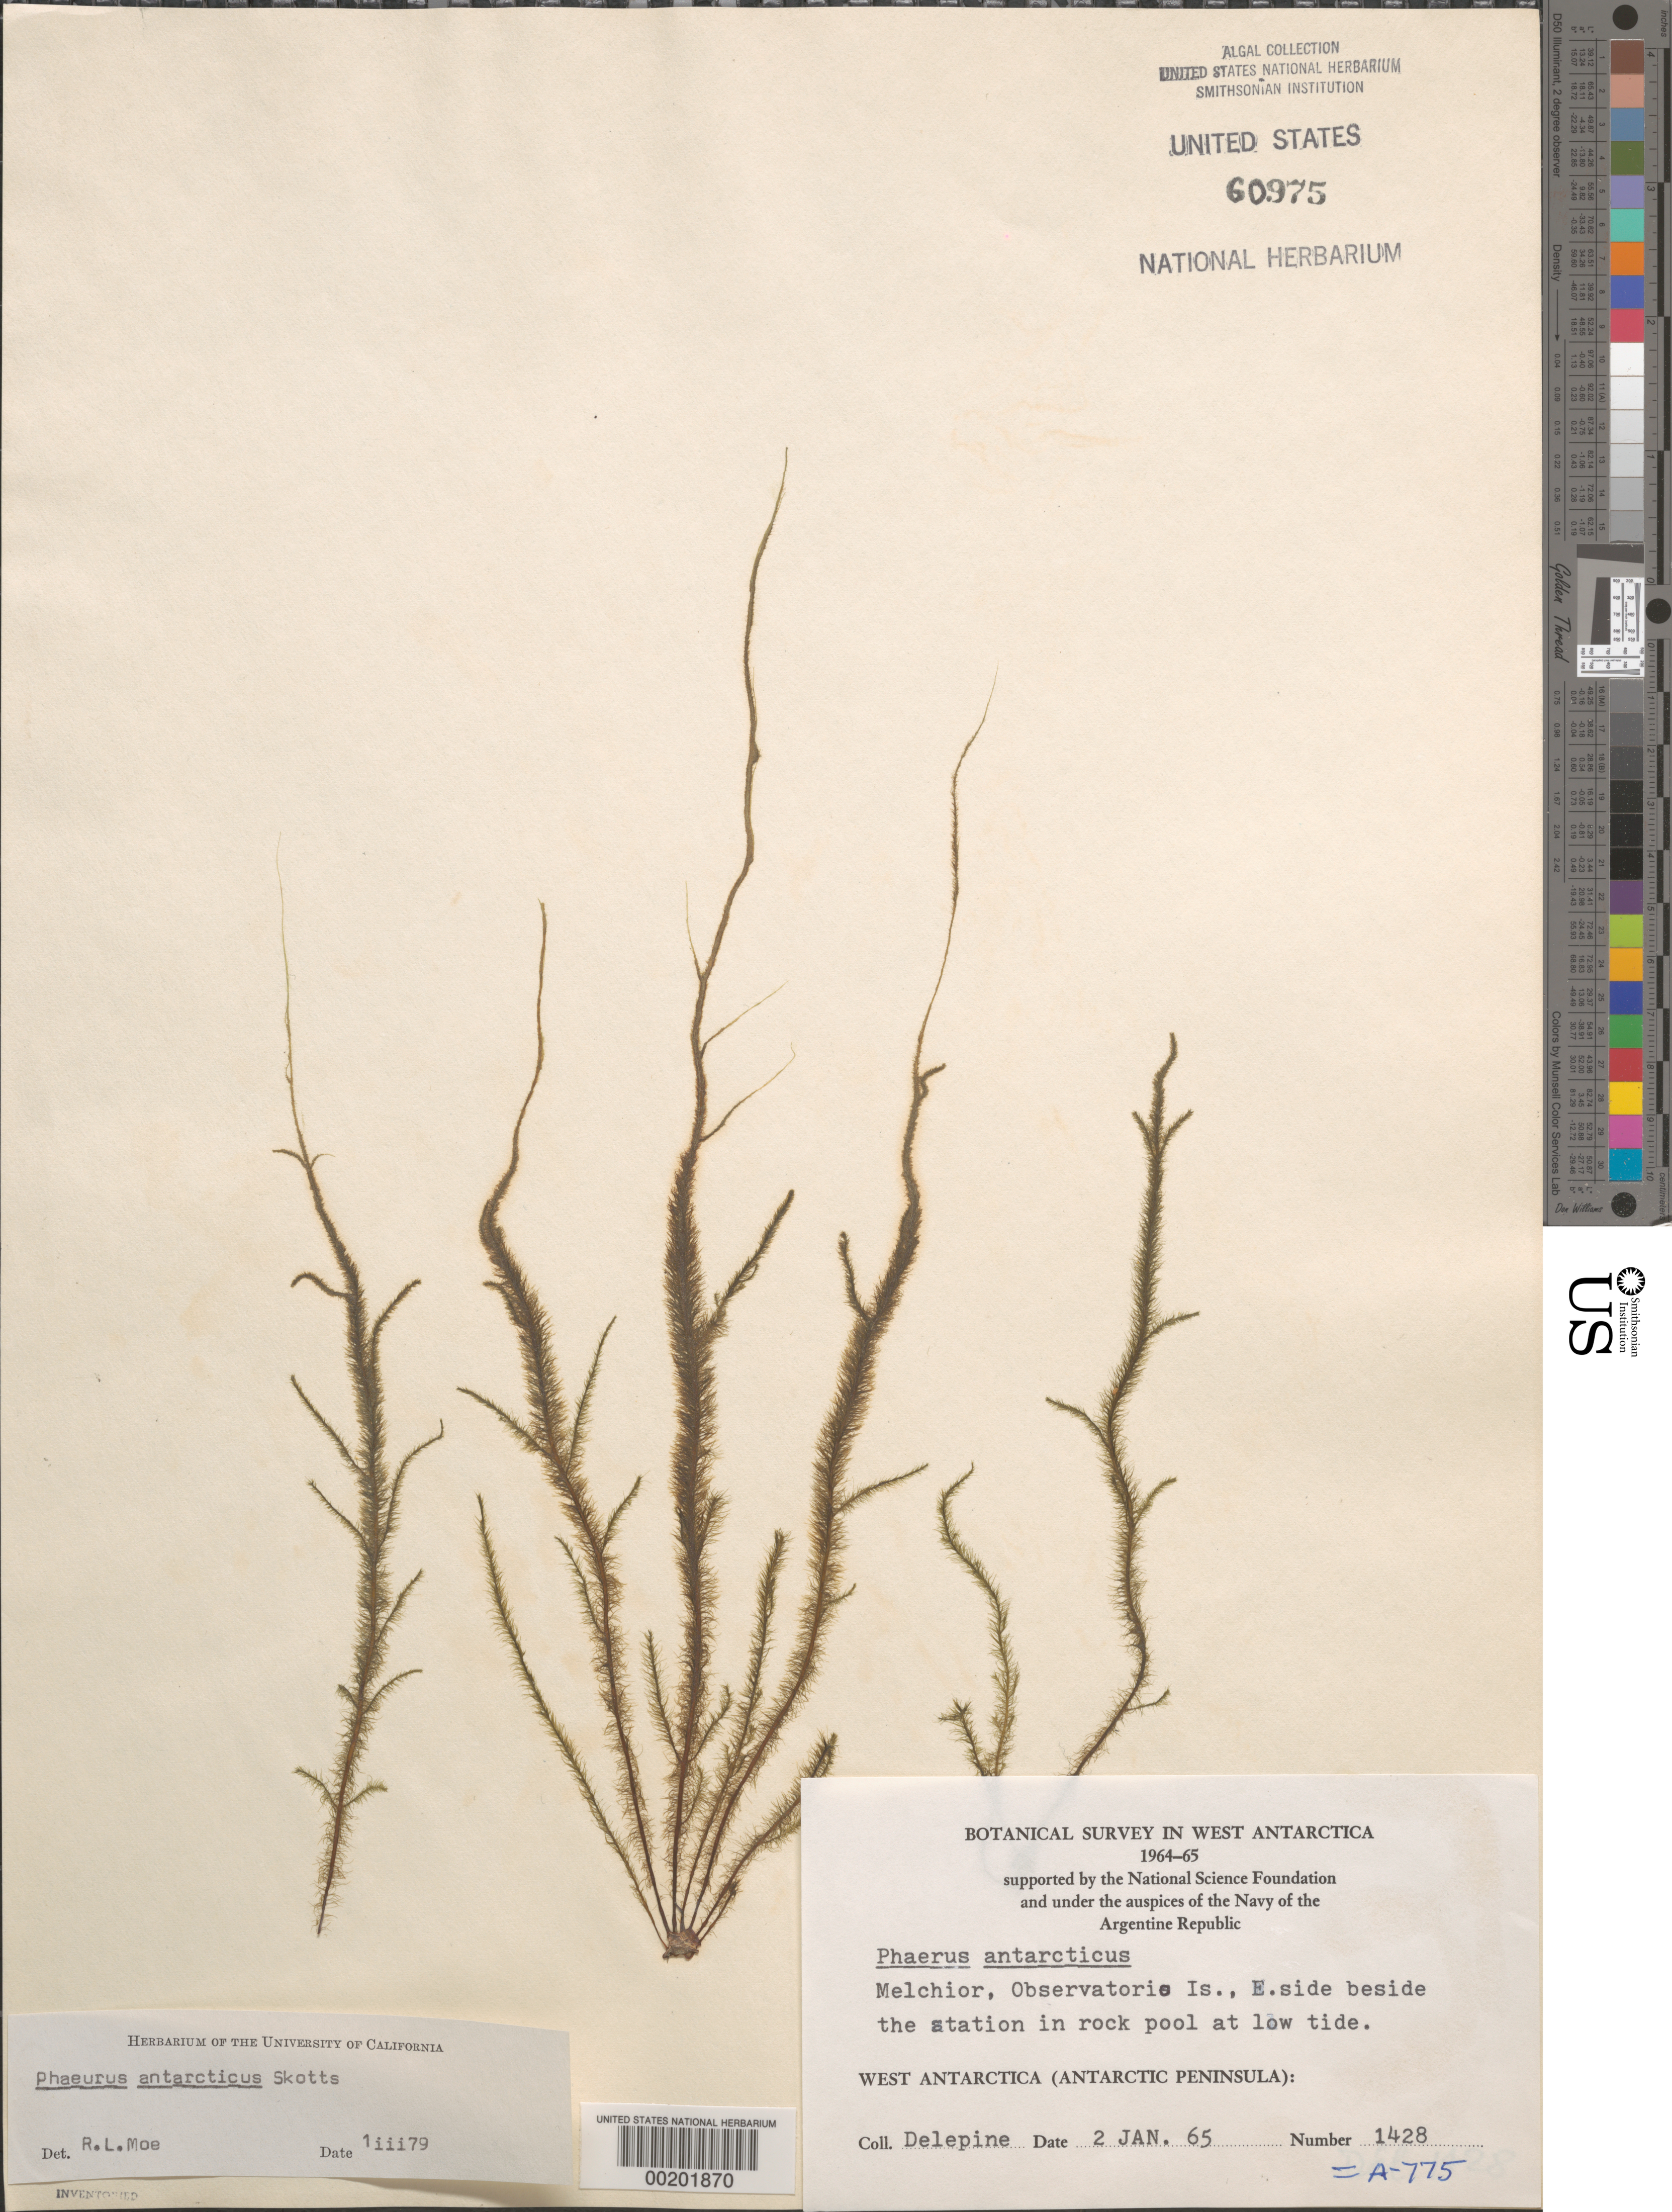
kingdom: Chromista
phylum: Ochrophyta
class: Phaeophyceae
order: Desmarestiales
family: Desmarestiaceae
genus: Phaeurus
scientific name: Phaeurus antarcticus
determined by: Moe, R. L.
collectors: R. Delépine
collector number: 1428 & A-775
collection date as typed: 02 Jan 1965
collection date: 1965-01-02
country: Antarctica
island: Gamma Island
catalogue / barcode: US 60975